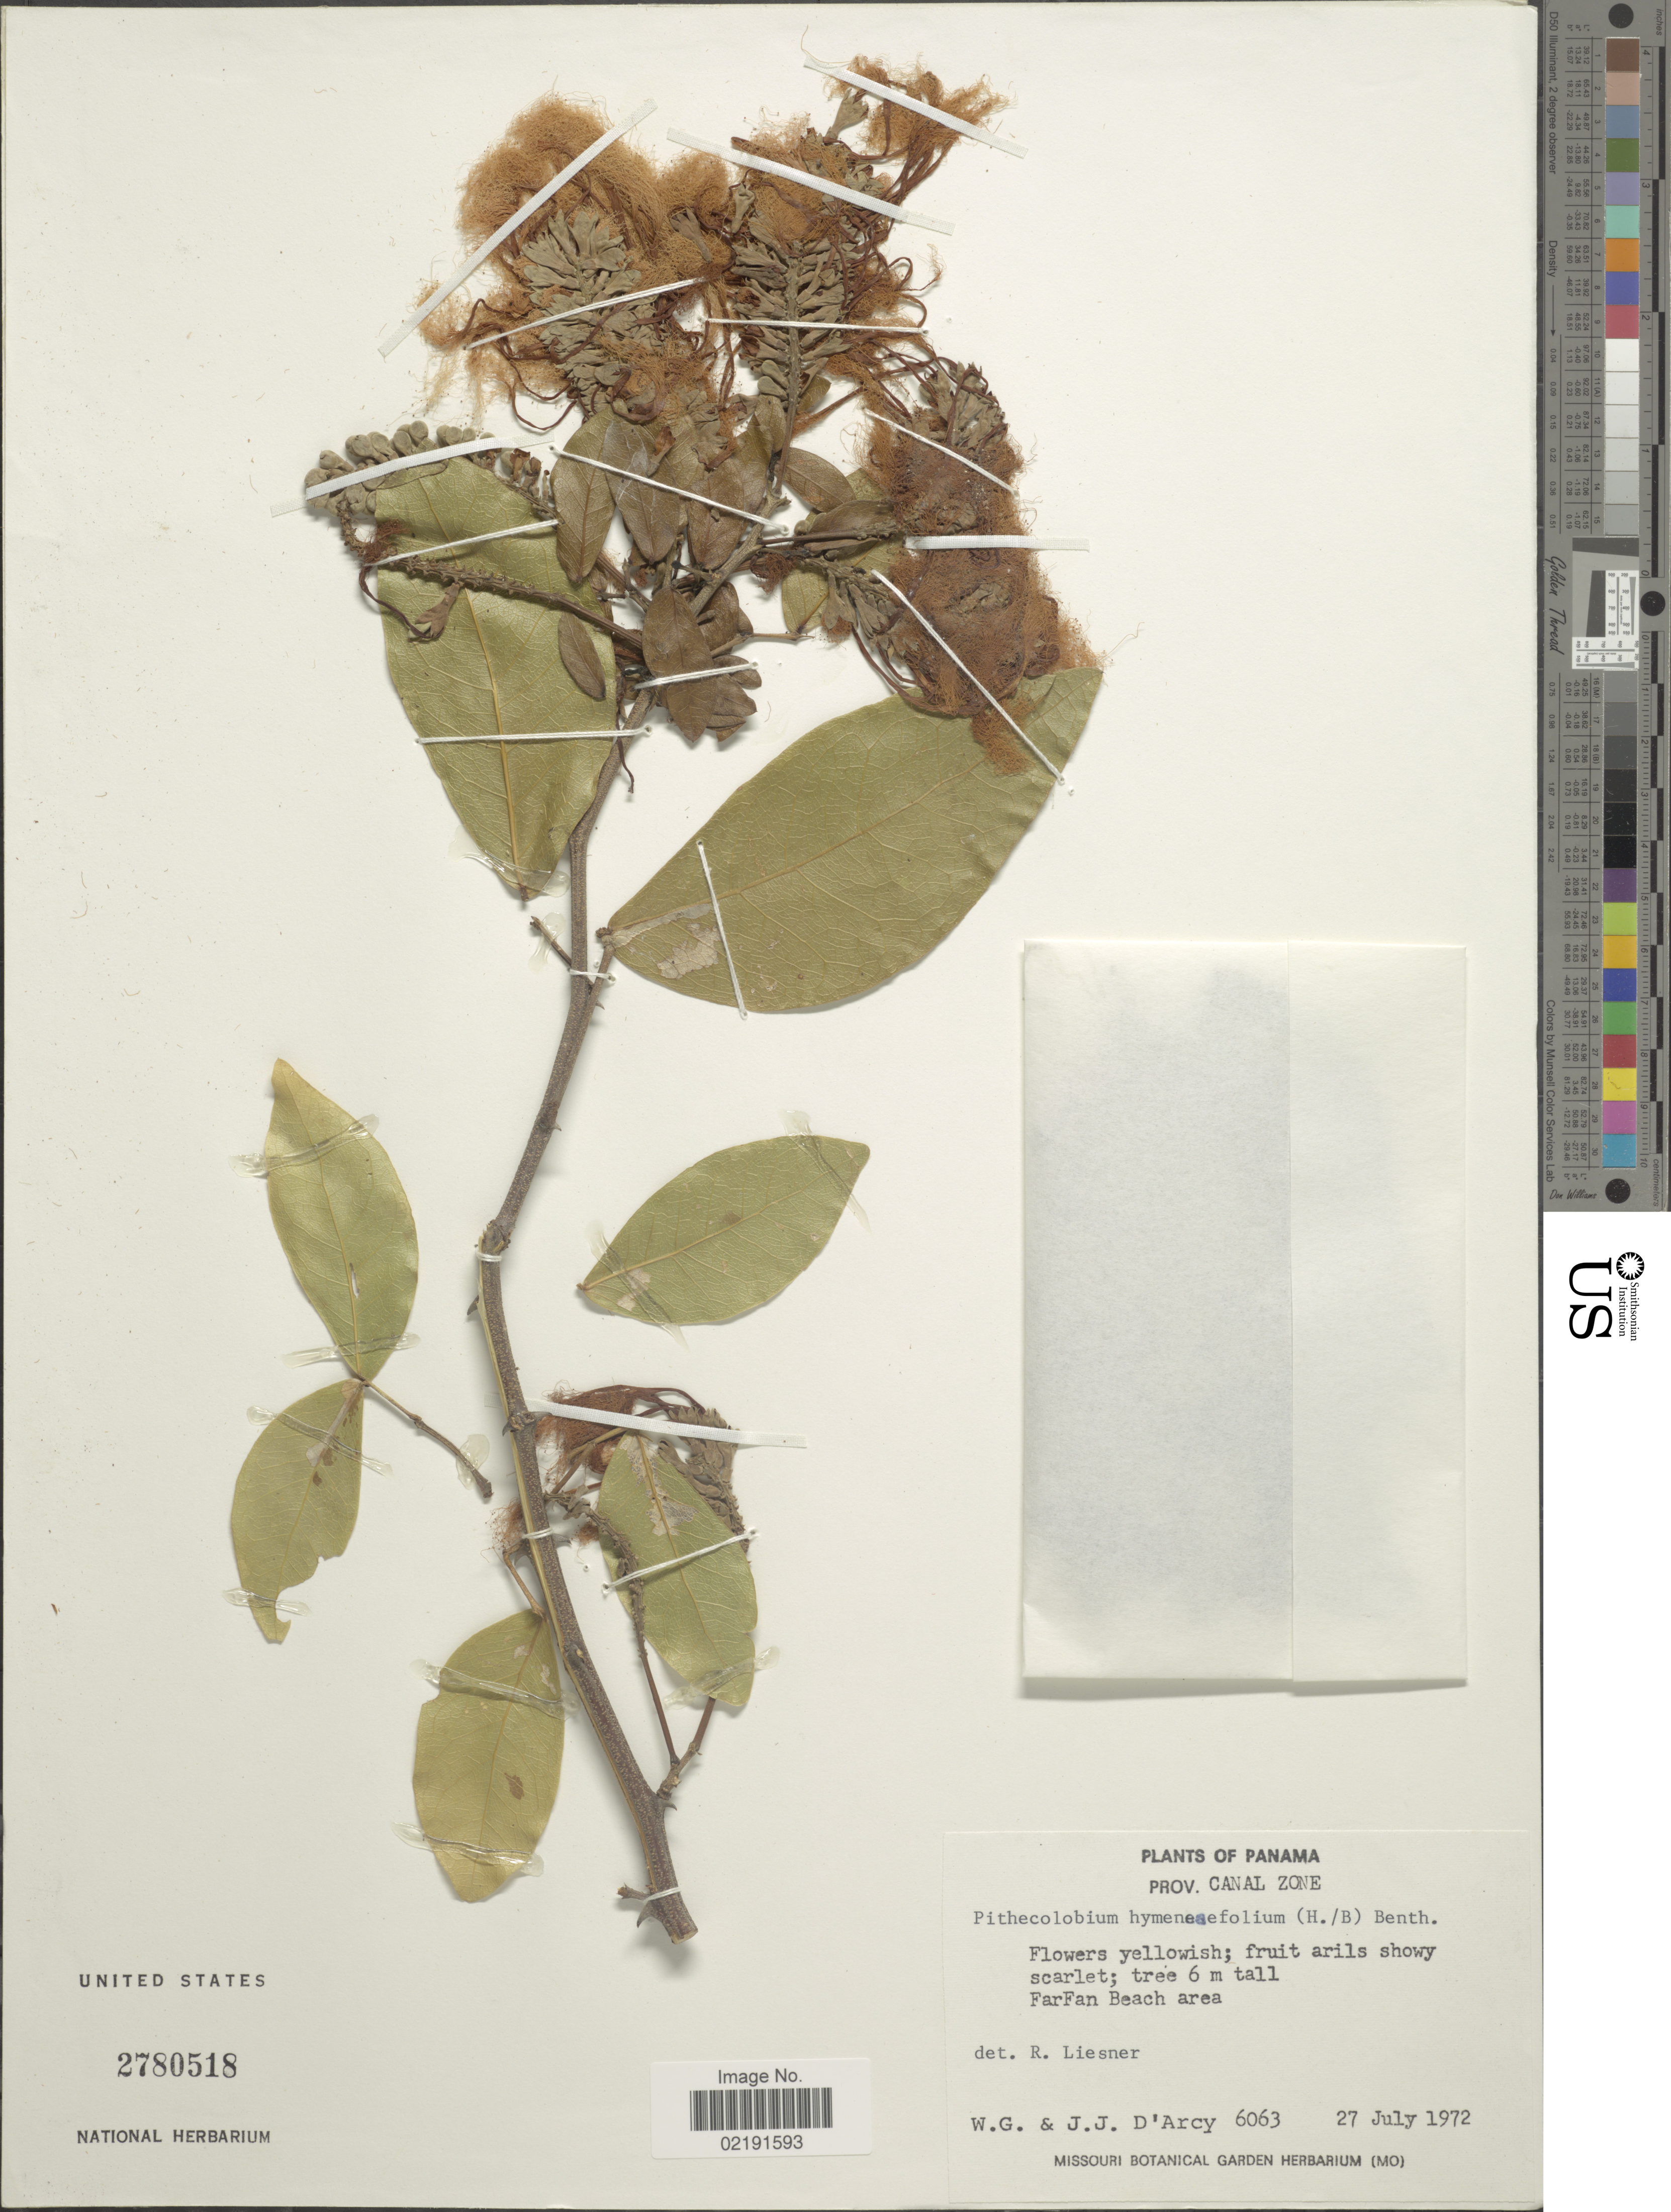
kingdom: Plantae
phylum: Tracheophyta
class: Magnoliopsida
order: Fabales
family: Fabaceae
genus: Pithecellobium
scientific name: Pithecellobium hymenaeifolium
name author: (Humb. & Bonpl. ex Willd.) Benth.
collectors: W. G. D'Arcy & J. J. D'Arcy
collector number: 6063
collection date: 1972-07-27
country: Panama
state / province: Colón / Panamá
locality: Prov. Canal Zone. FarFan Beach area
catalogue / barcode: US 2780518